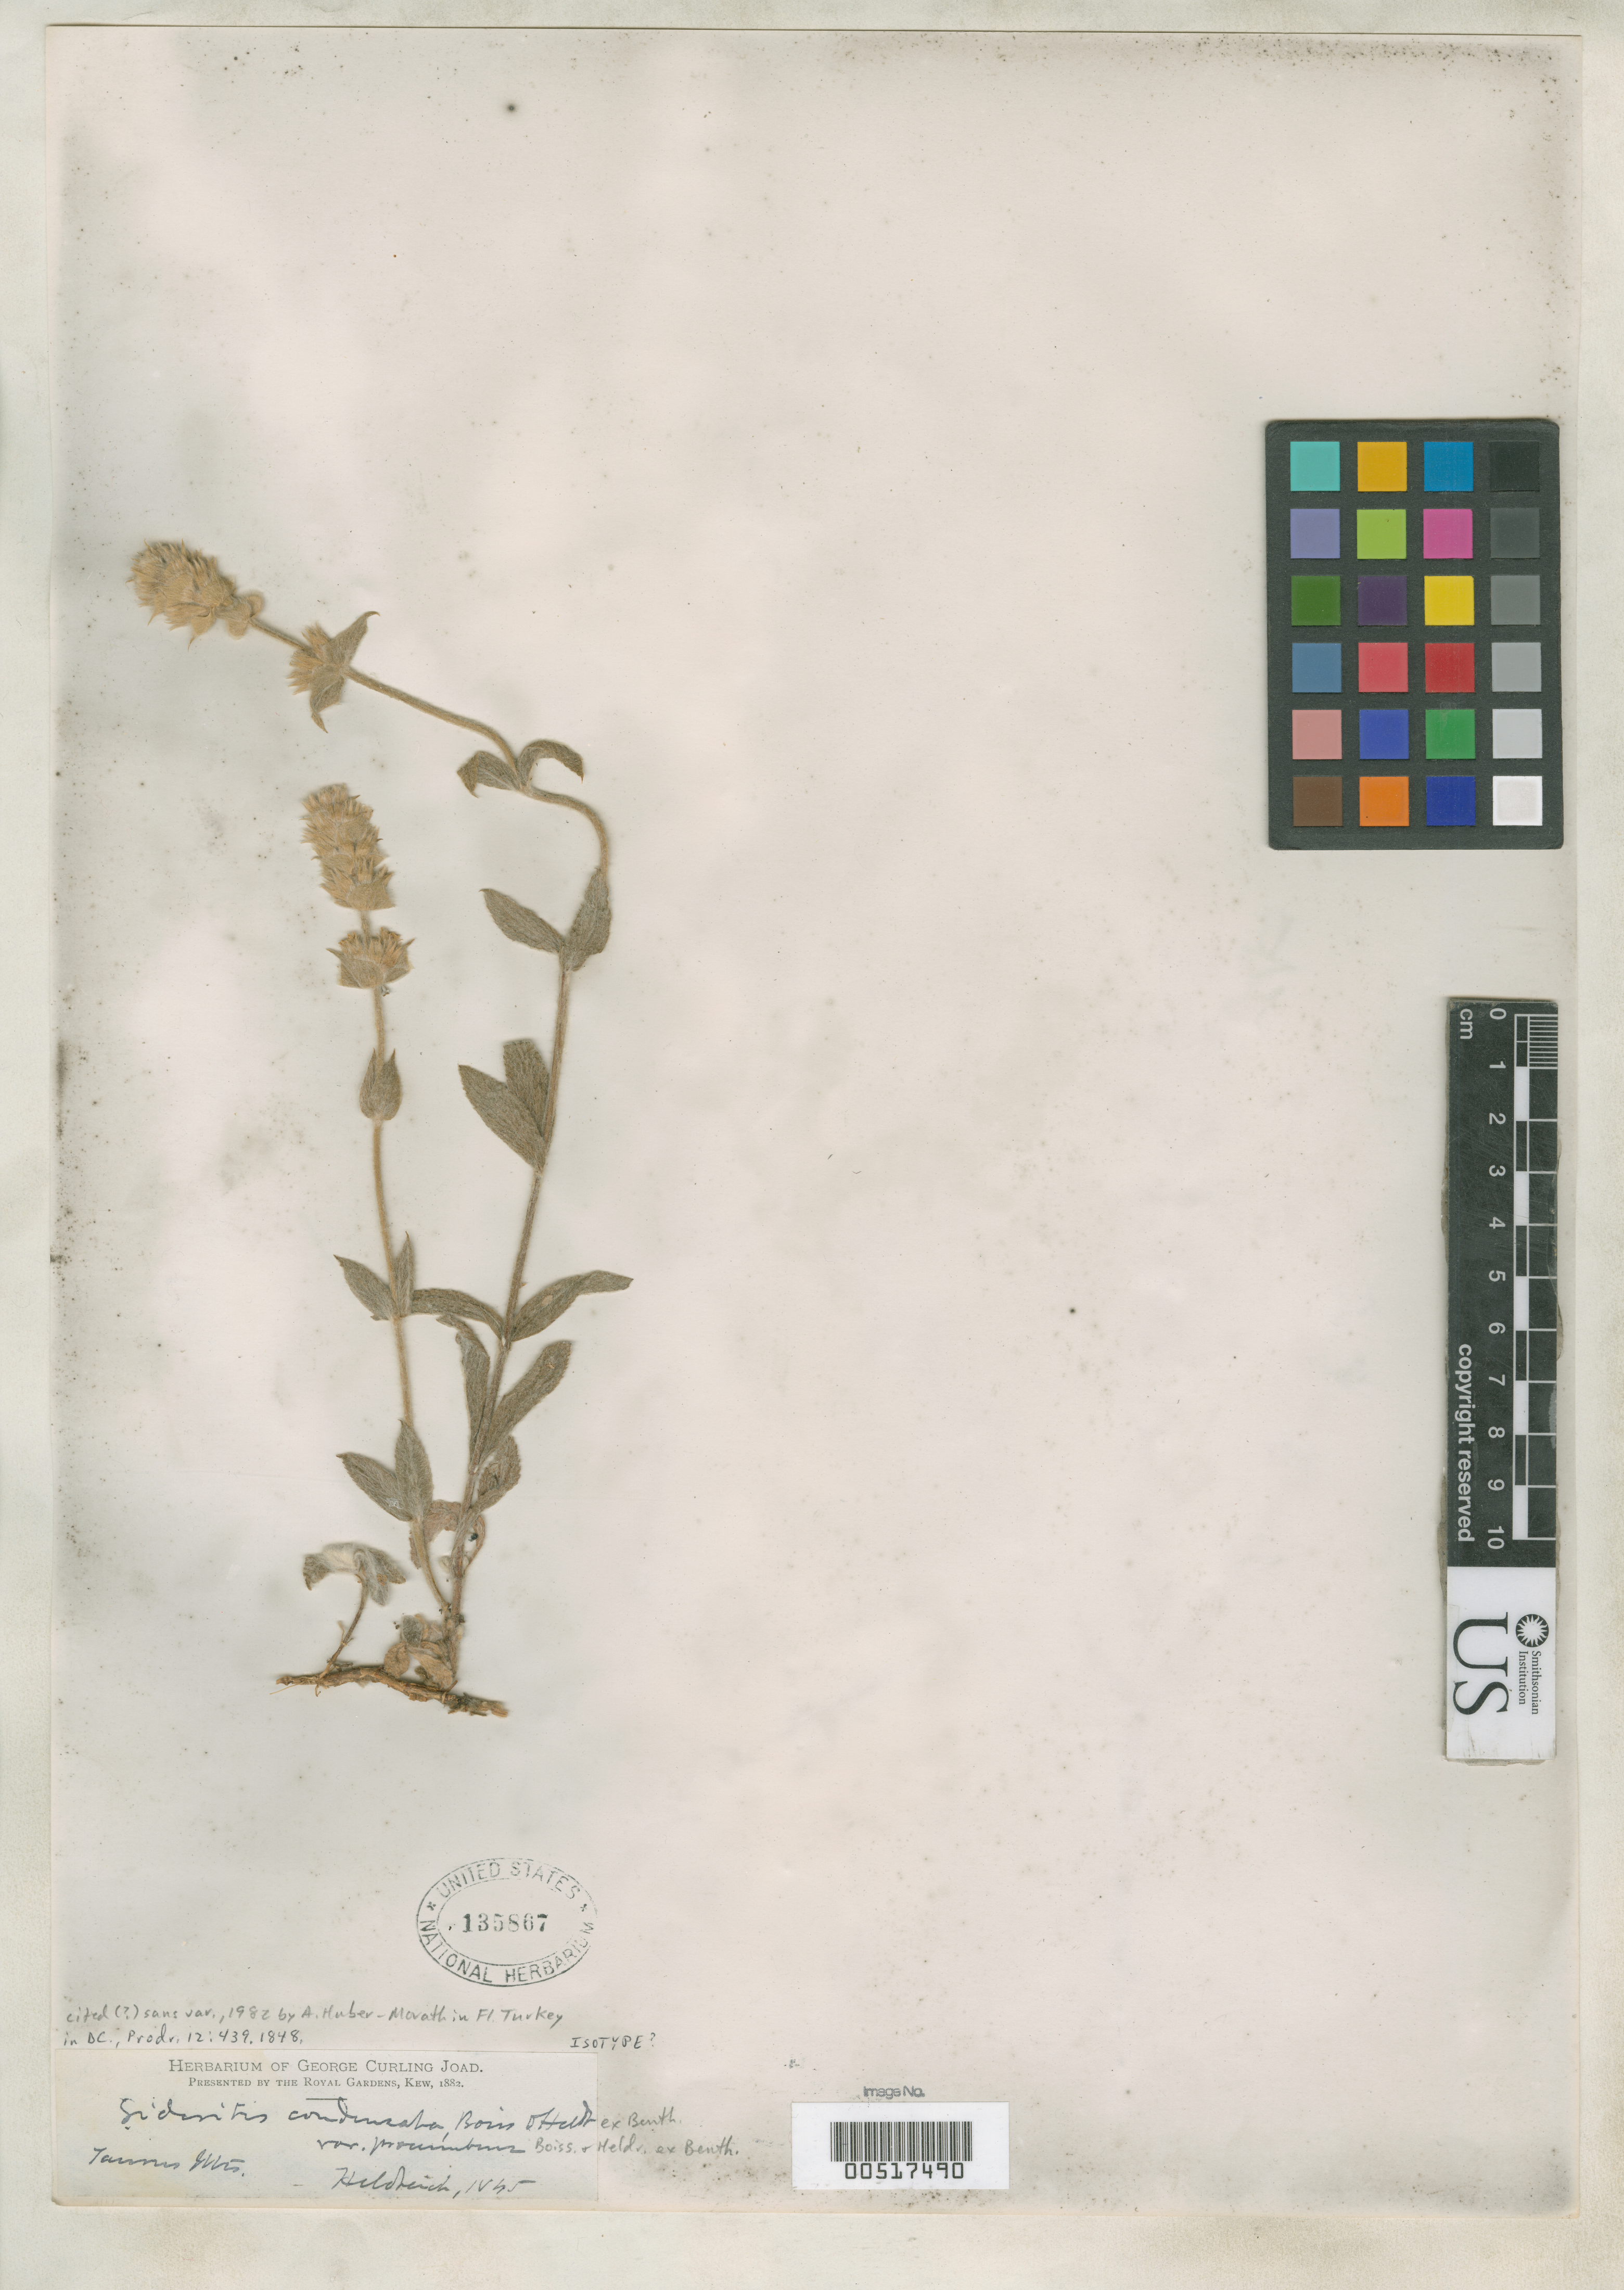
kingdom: Plantae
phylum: Tracheophyta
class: Magnoliopsida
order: Lamiales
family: Lamiaceae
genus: Sideritis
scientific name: Sideritis condensata var. procumbens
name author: Boiss. & Heldr. ex Benth. in DC.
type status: Possible Isotype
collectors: T. H. von Heldreich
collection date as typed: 1845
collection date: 1845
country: Turkey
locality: Taurus Mountains.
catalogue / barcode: US 135867